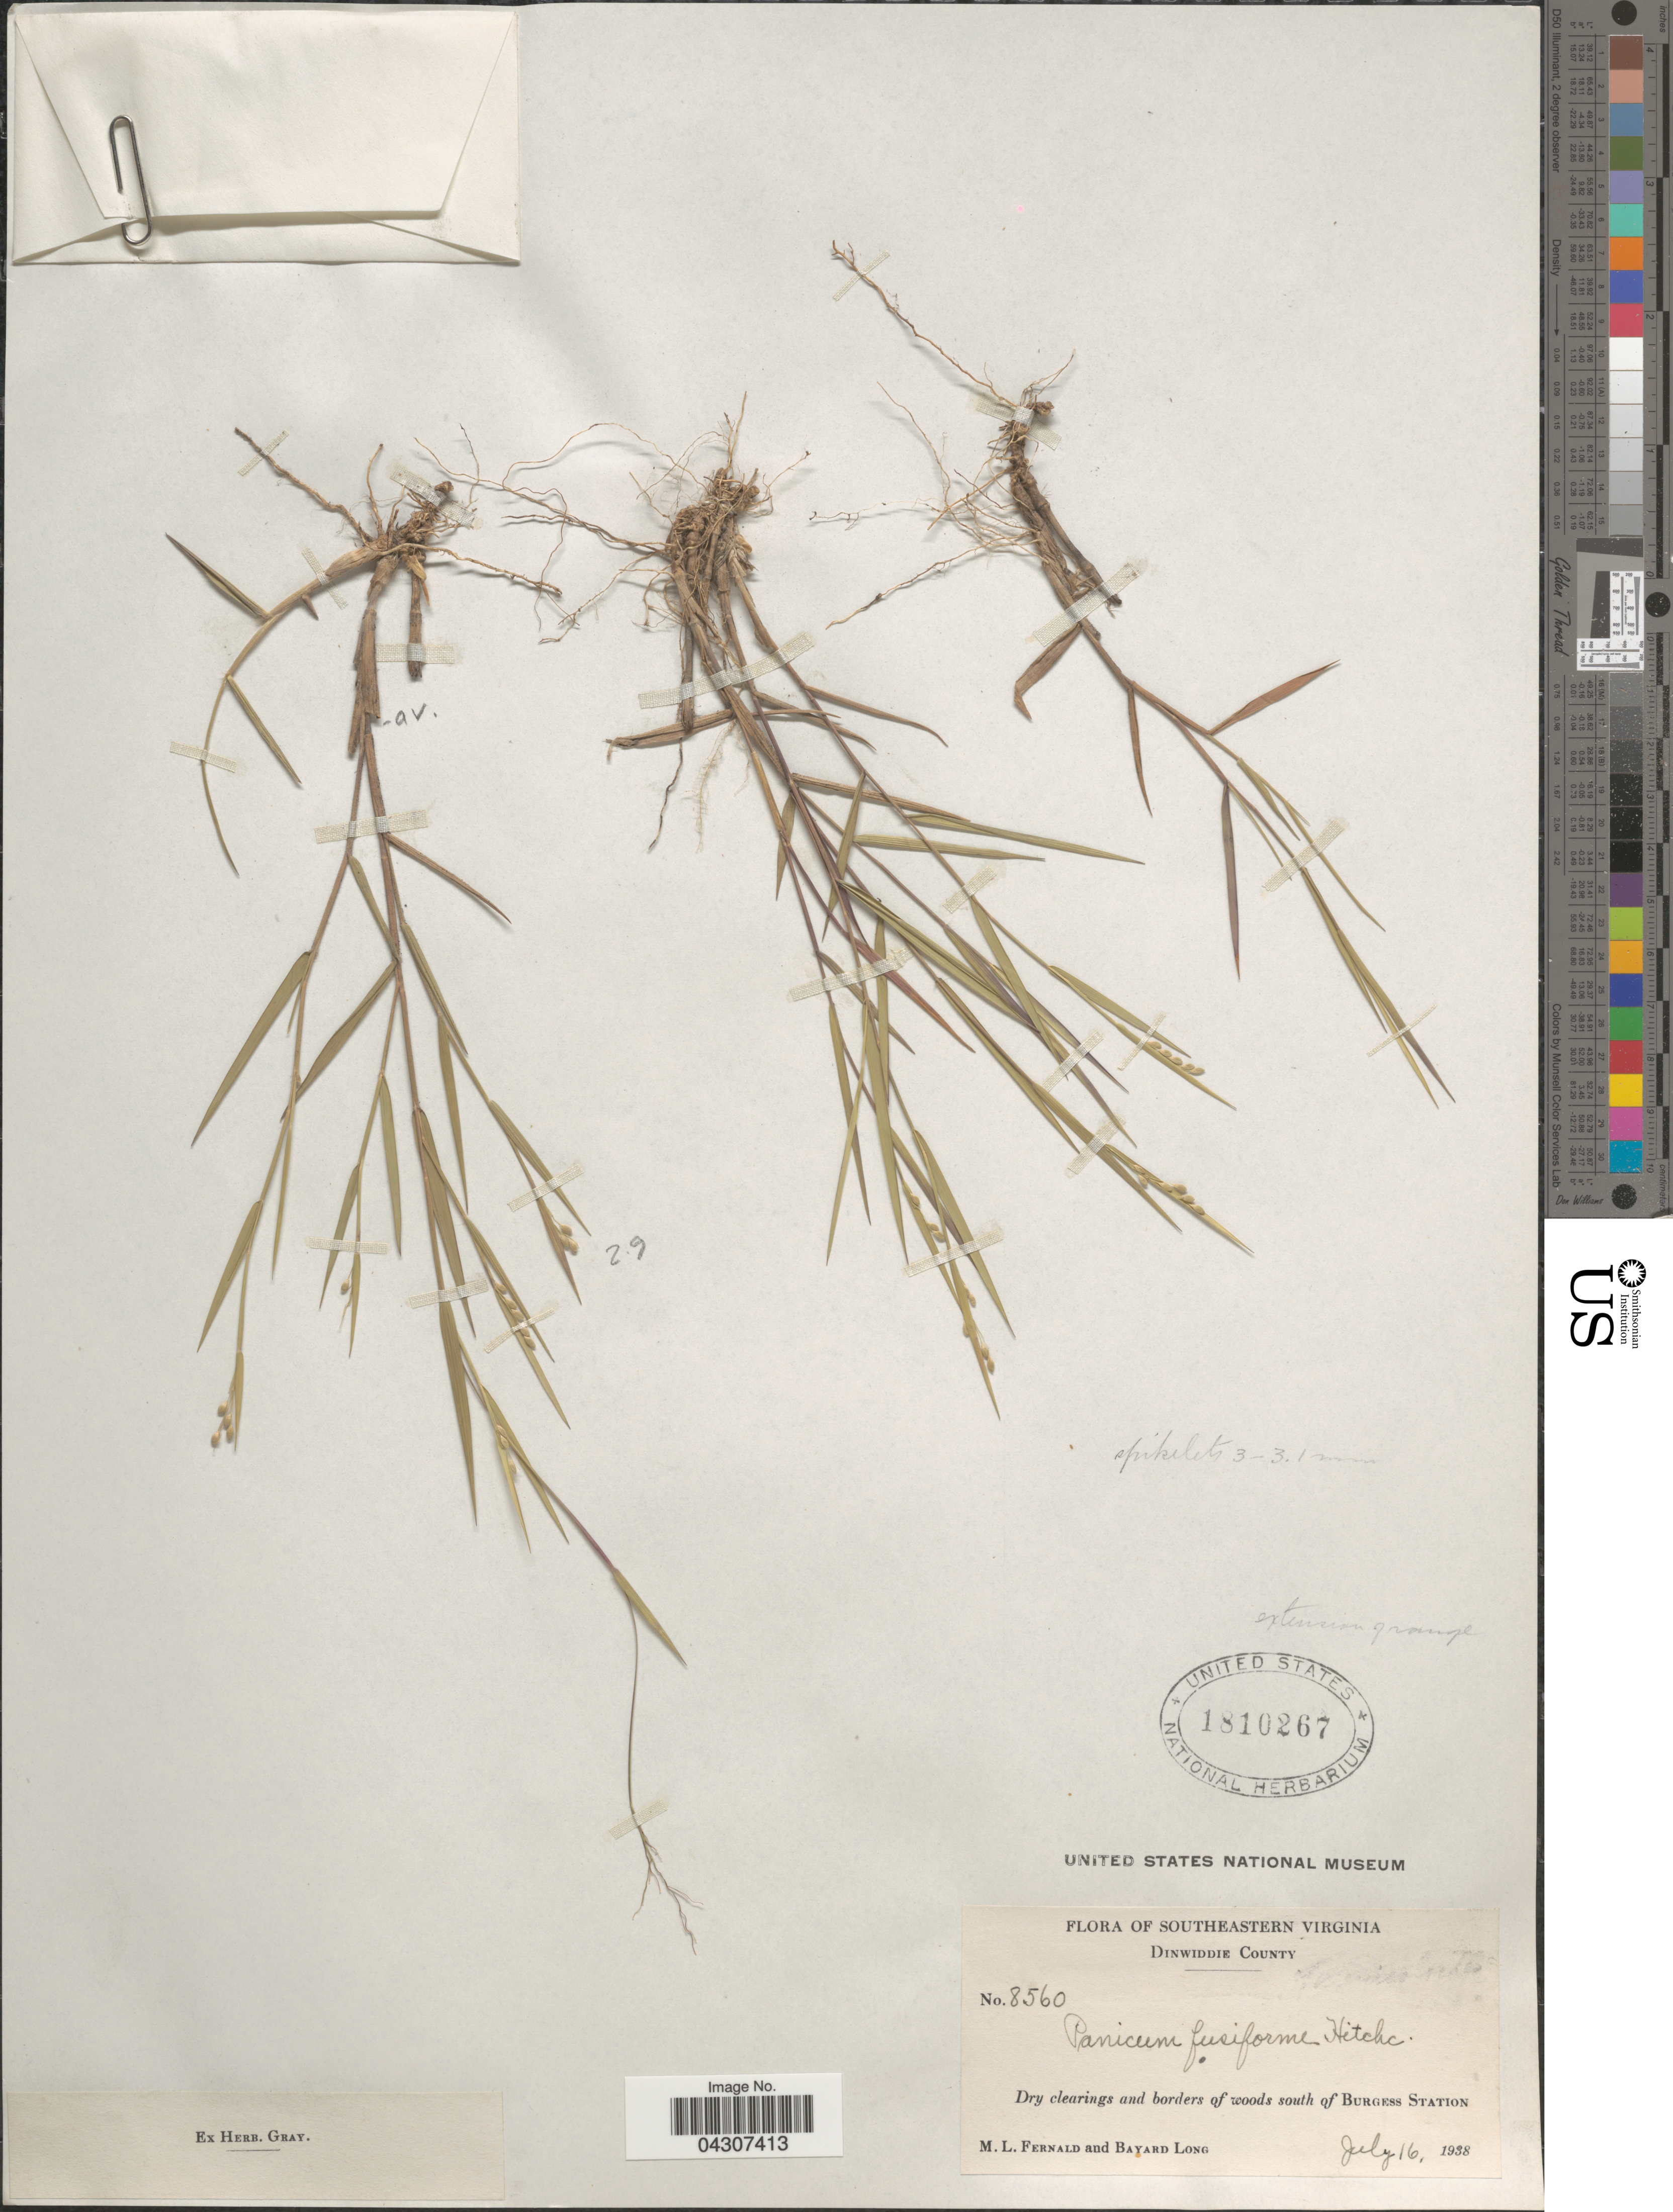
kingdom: Plantae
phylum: Tracheophyta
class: Liliopsida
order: Poales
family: Poaceae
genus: Dichanthelium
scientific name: Dichanthelium aciculare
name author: (Desv. ex Poir.) Gould & C.A. Clark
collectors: M. L. Fernald & B. Long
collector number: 8560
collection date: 1938-07-16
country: United States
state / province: Virginia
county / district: Dinwiddie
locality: Southeastern Virginia. Dinwiddie County. Dry clearings and borders of woods south of Burgess Station.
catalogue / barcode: US 1810267